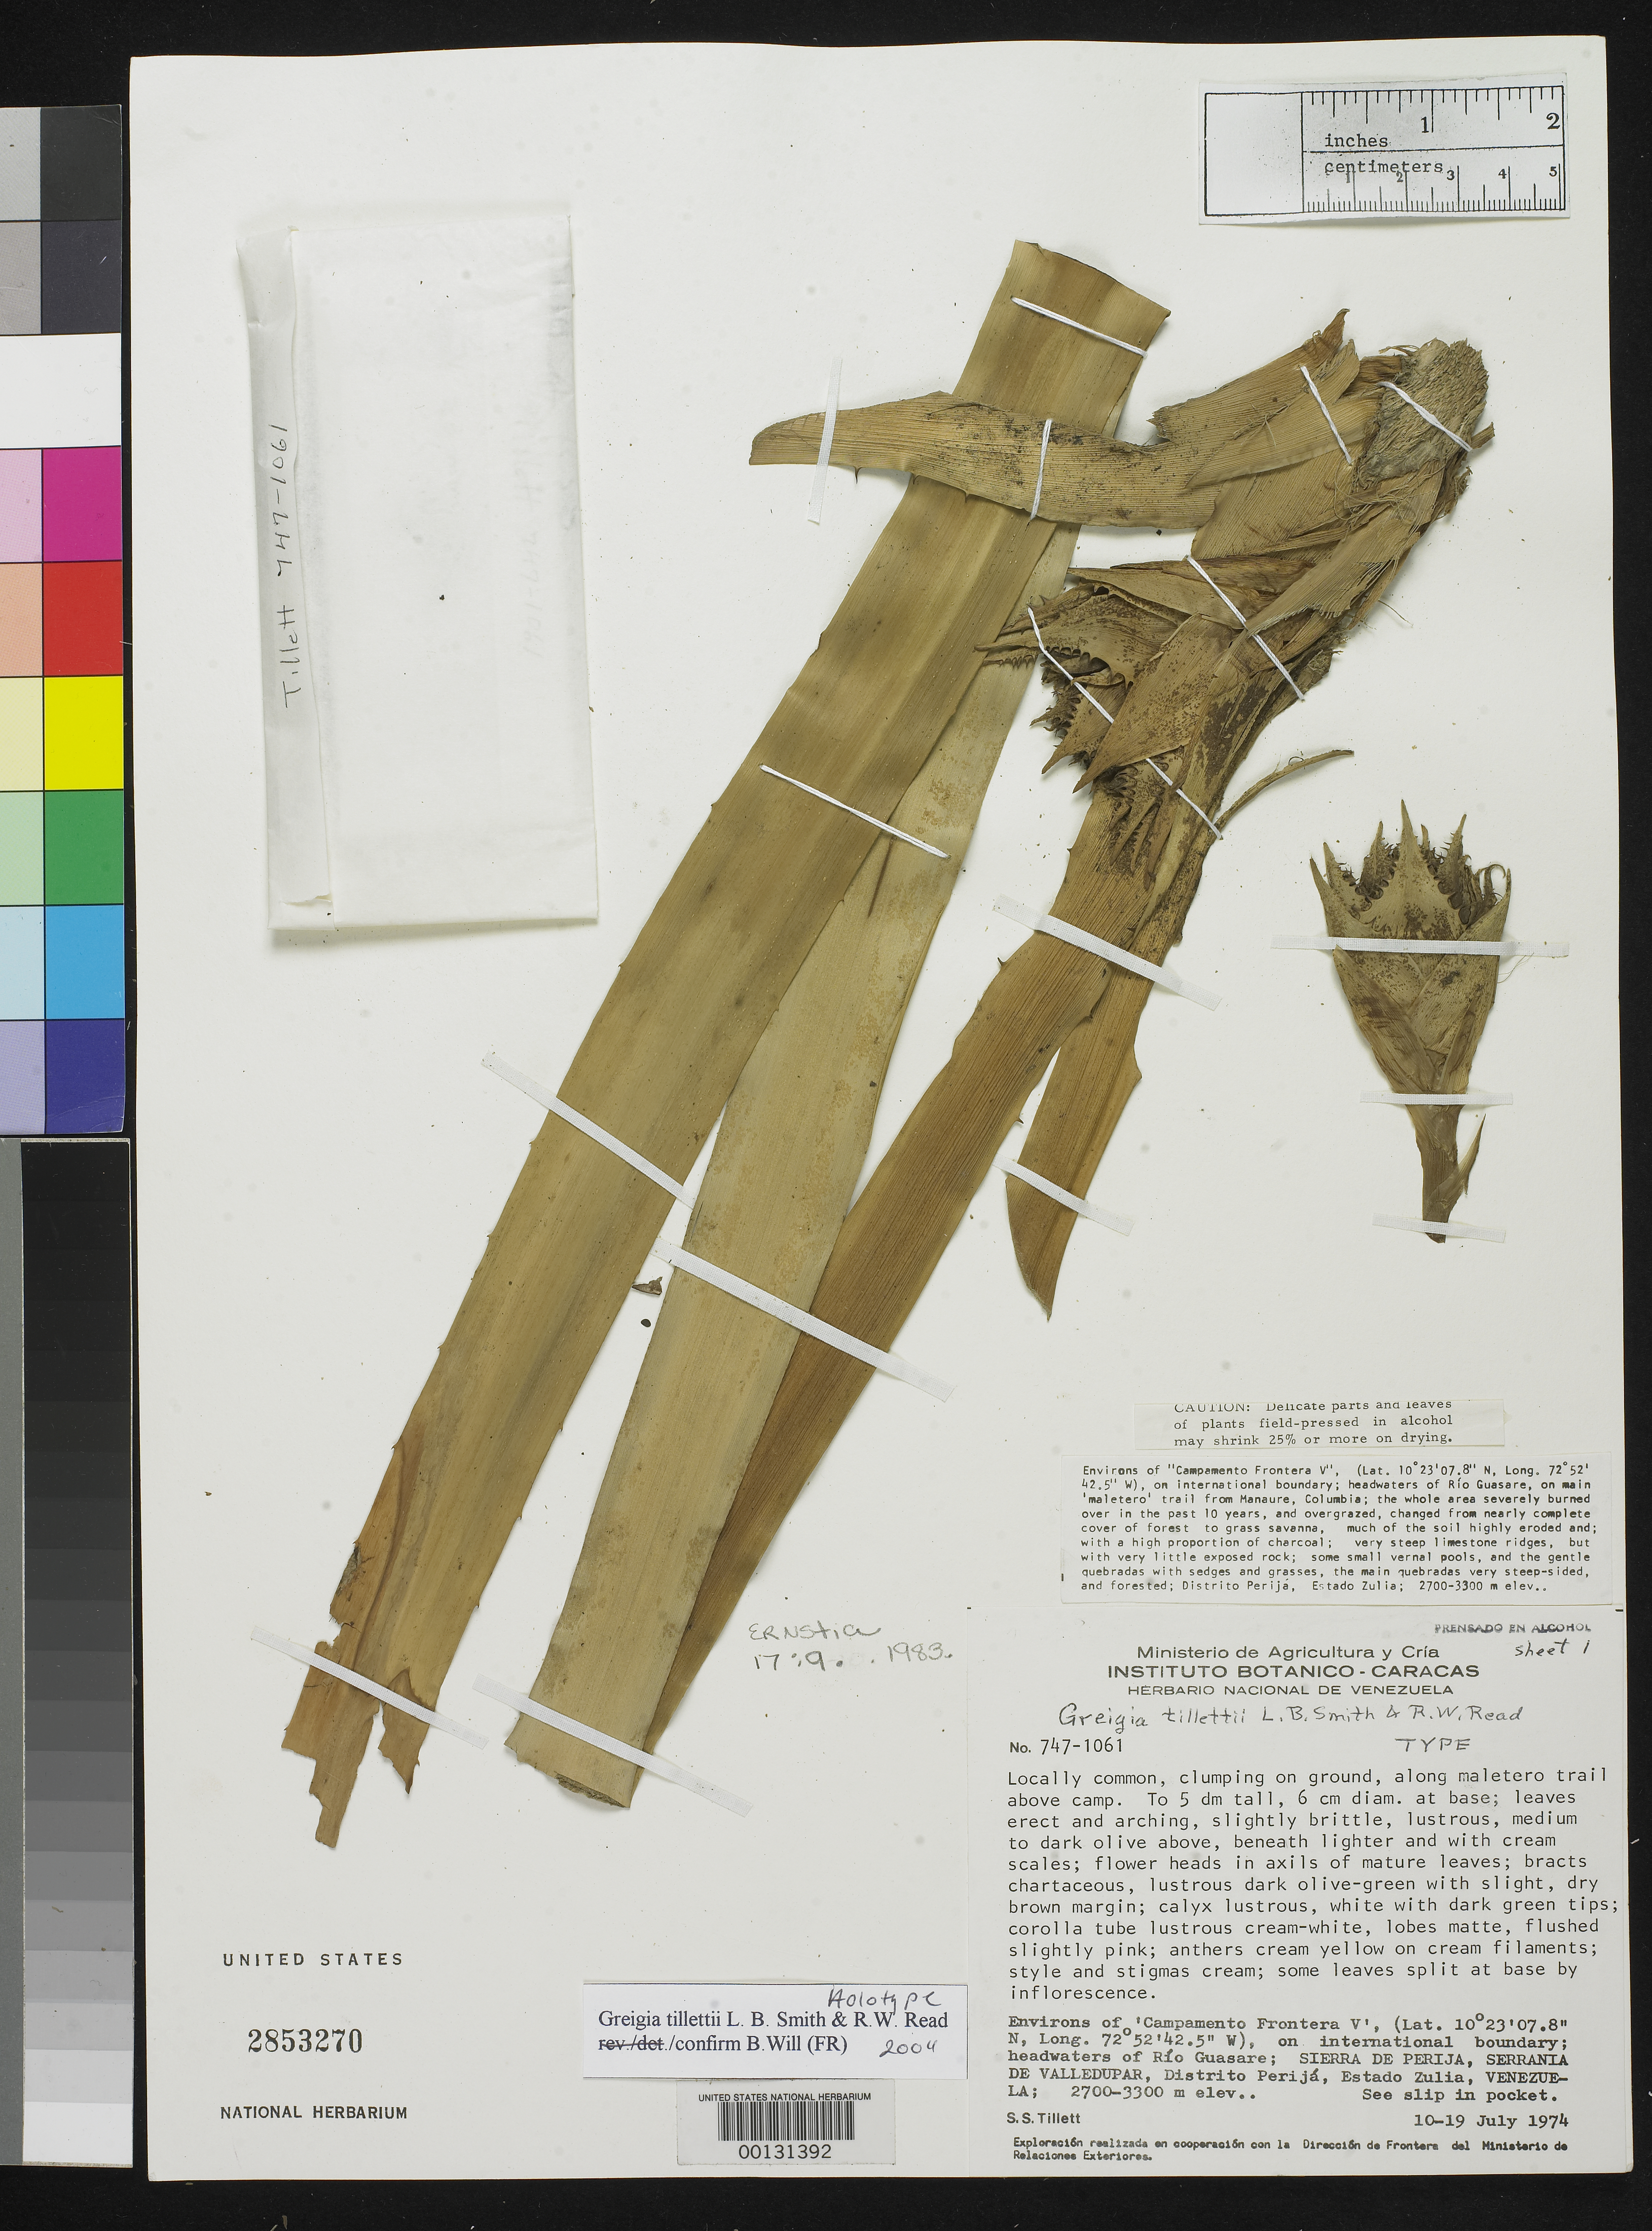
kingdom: Plantae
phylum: Tracheophyta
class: Liliopsida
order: Poales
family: Bromeliaceae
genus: Greigia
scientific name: Greigia tillettii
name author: L.B. Sm. & Read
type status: Holotype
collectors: S. S. Tillett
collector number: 747-1061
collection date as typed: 10 Jul 1974 to 19 Jul 1974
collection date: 1974-07-10/1974-07-19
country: Venezuela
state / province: Zulia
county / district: Machiques de Perijá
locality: Rio Guasare, Sierra de Perija, Serrania de Valledupar.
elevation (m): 2700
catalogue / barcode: US 2853270